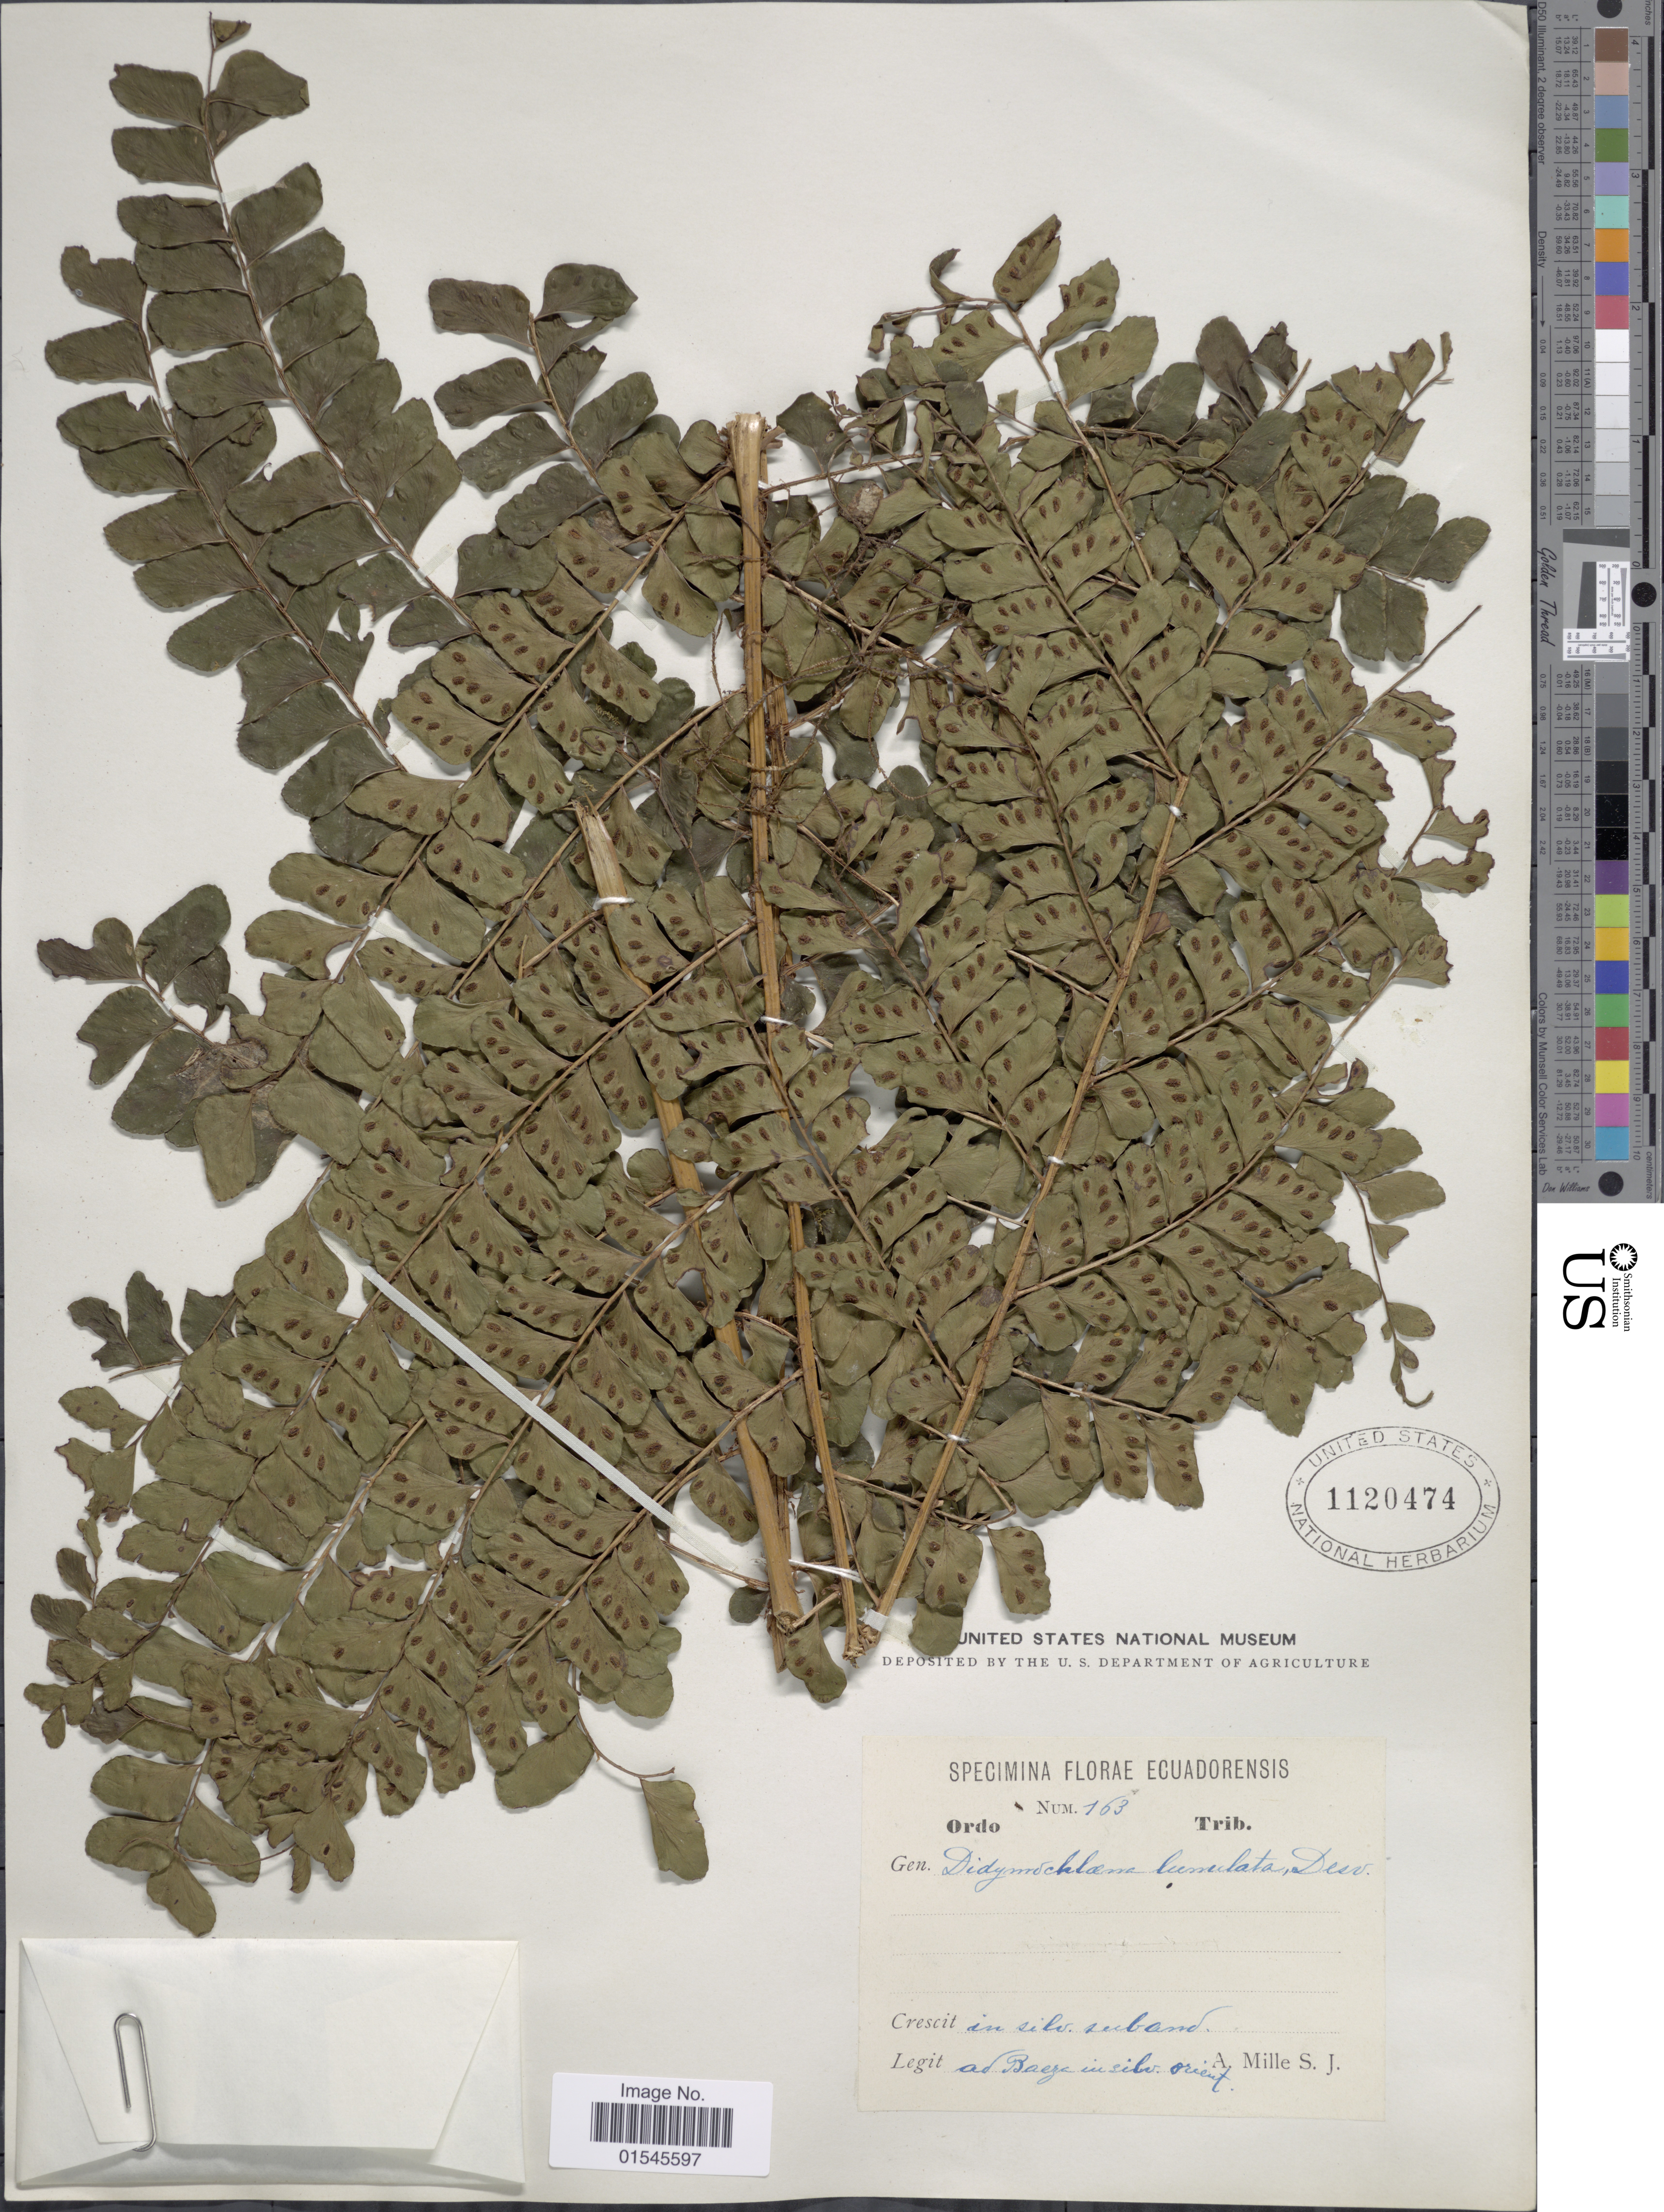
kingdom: Plantae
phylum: Tracheophyta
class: Polypodiopsida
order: Polypodiales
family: Didymochlaenaceae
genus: Didymochlaena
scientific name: Didymochlaena truncatula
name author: (Sw.) J. Sm.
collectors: A. Mille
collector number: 163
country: Ecuador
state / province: Napo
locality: In silv suband. ad Baeza in silv. orient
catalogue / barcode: US 1120474